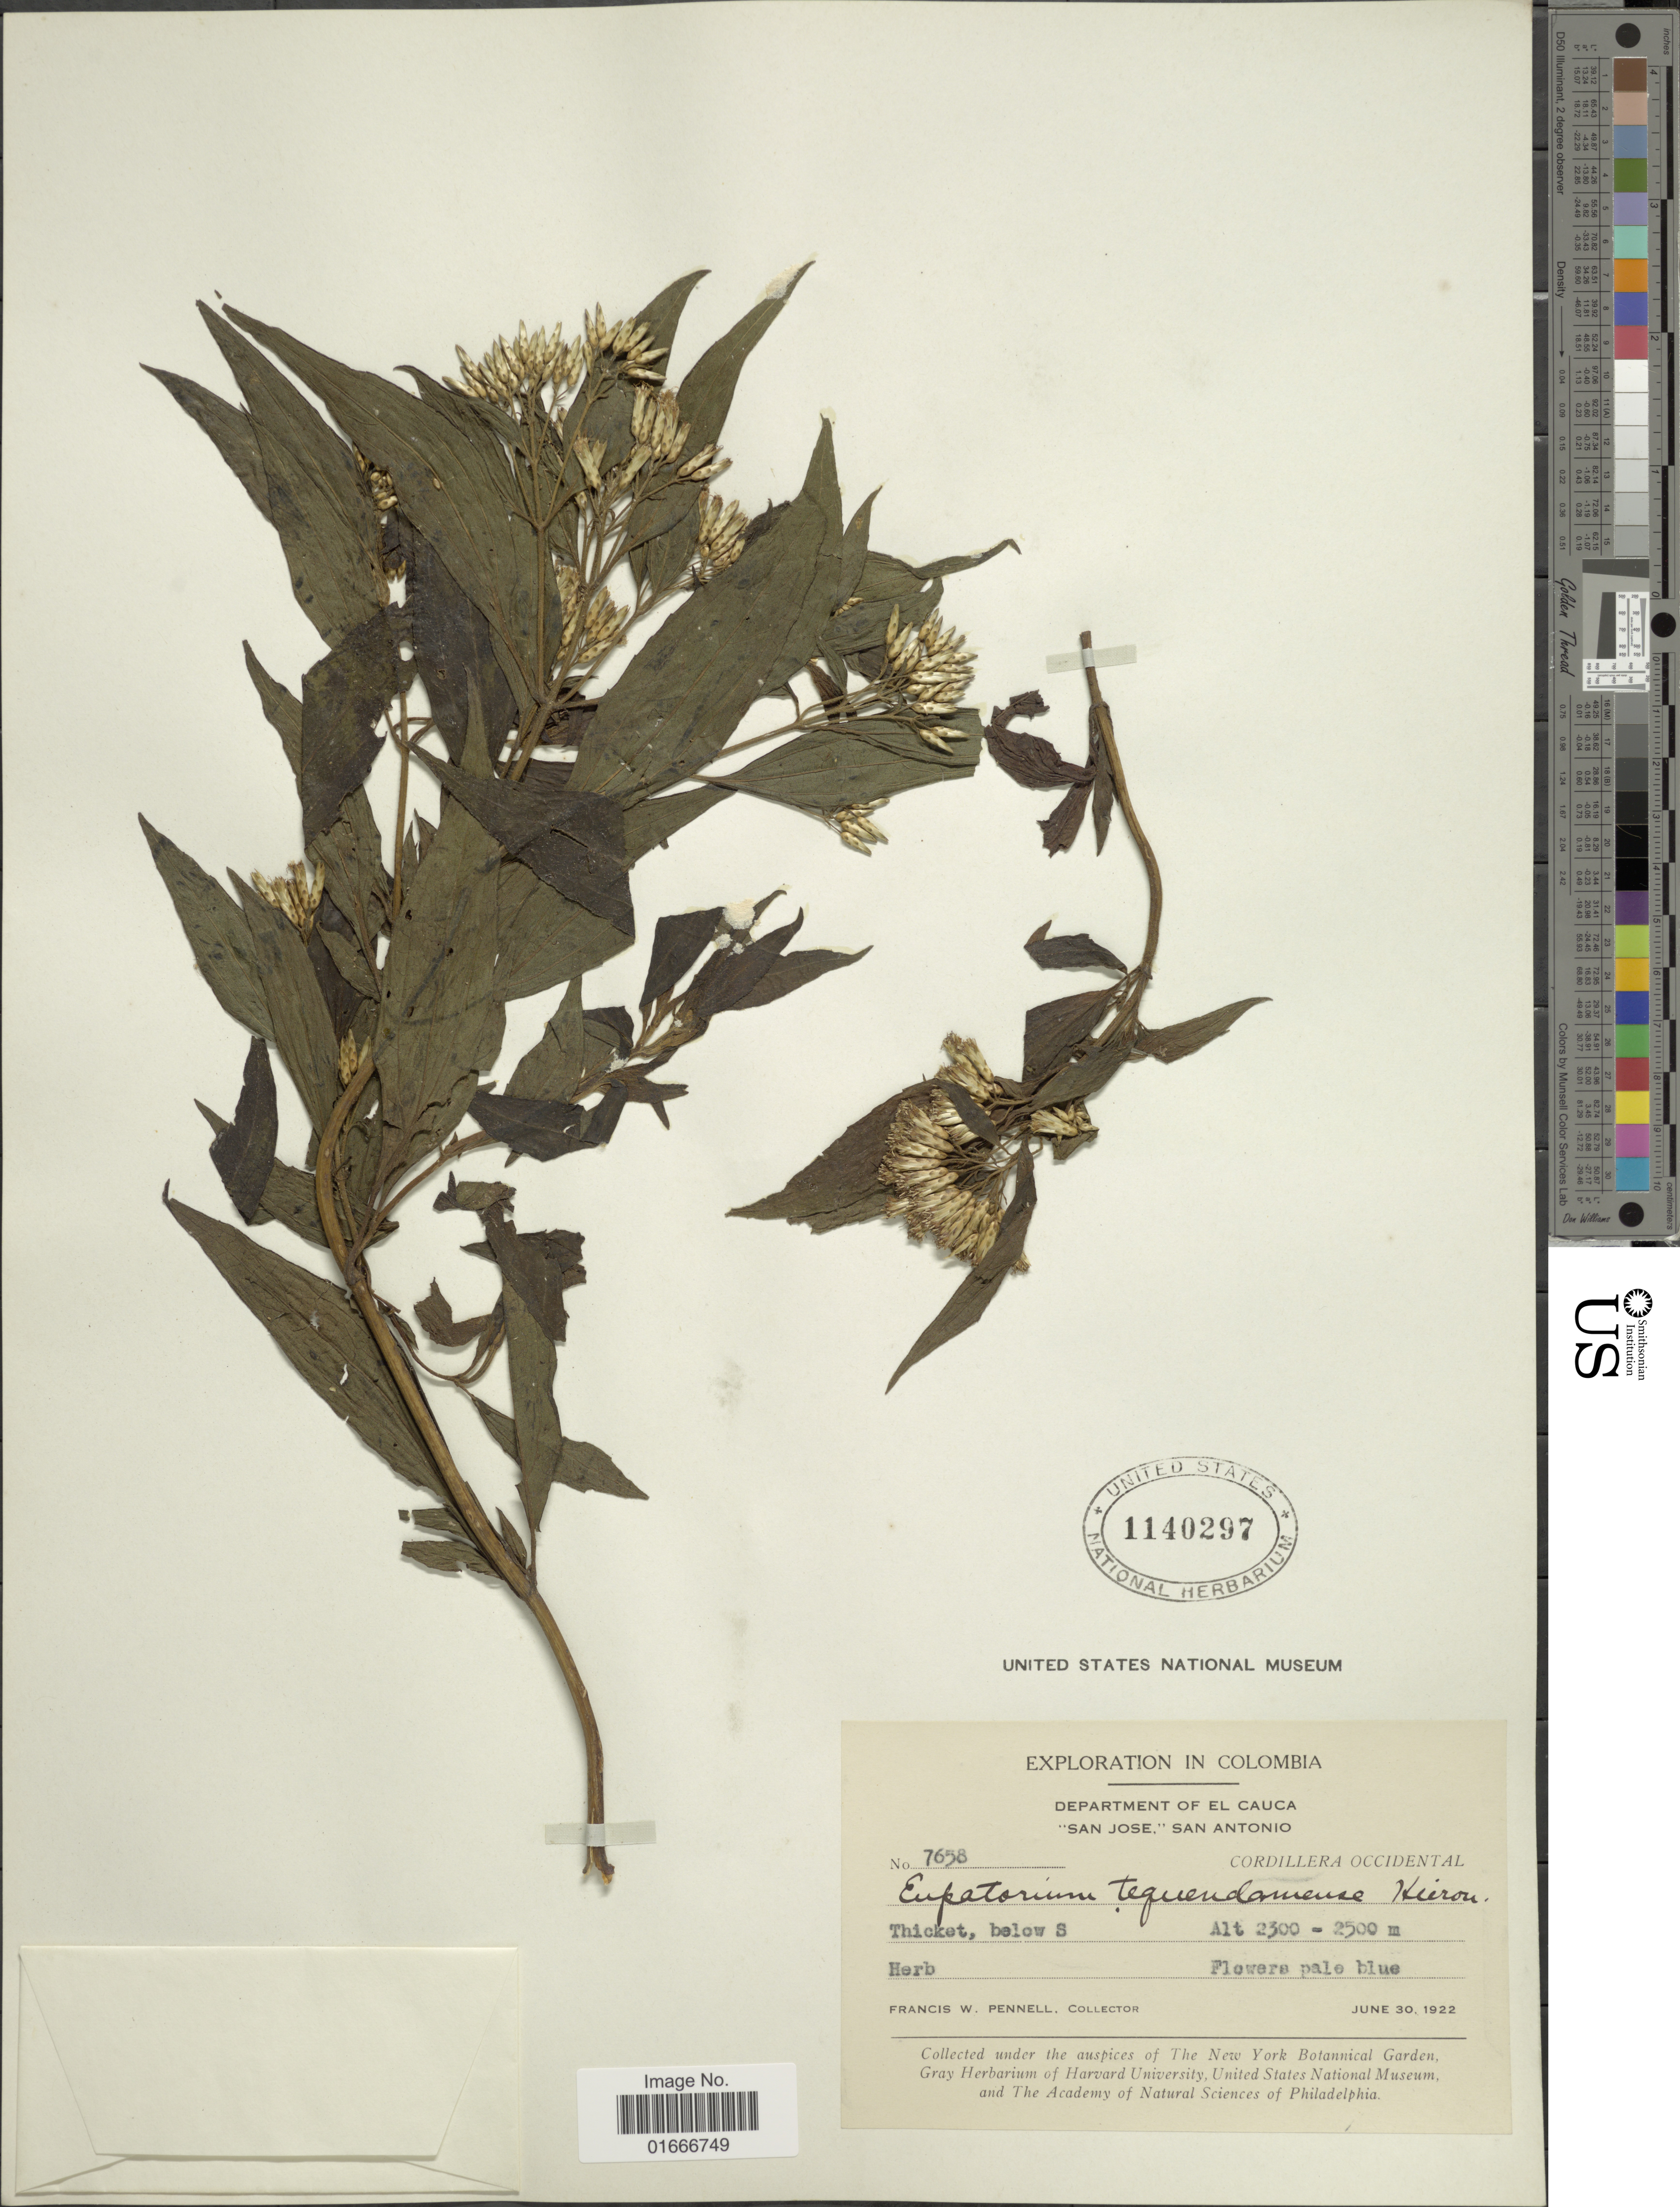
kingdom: Plantae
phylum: Tracheophyta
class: Magnoliopsida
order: Asterales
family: Asteraceae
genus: Chromolaena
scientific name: Chromolaena subscandens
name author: (Hieron.) R.M. King & H. Rob.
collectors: F. W. Pennell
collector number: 7658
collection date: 1922-06-30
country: Colombia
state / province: Cauca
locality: San Jose, San Antonio, Cordillera Occidental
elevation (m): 2300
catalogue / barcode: US 1140297